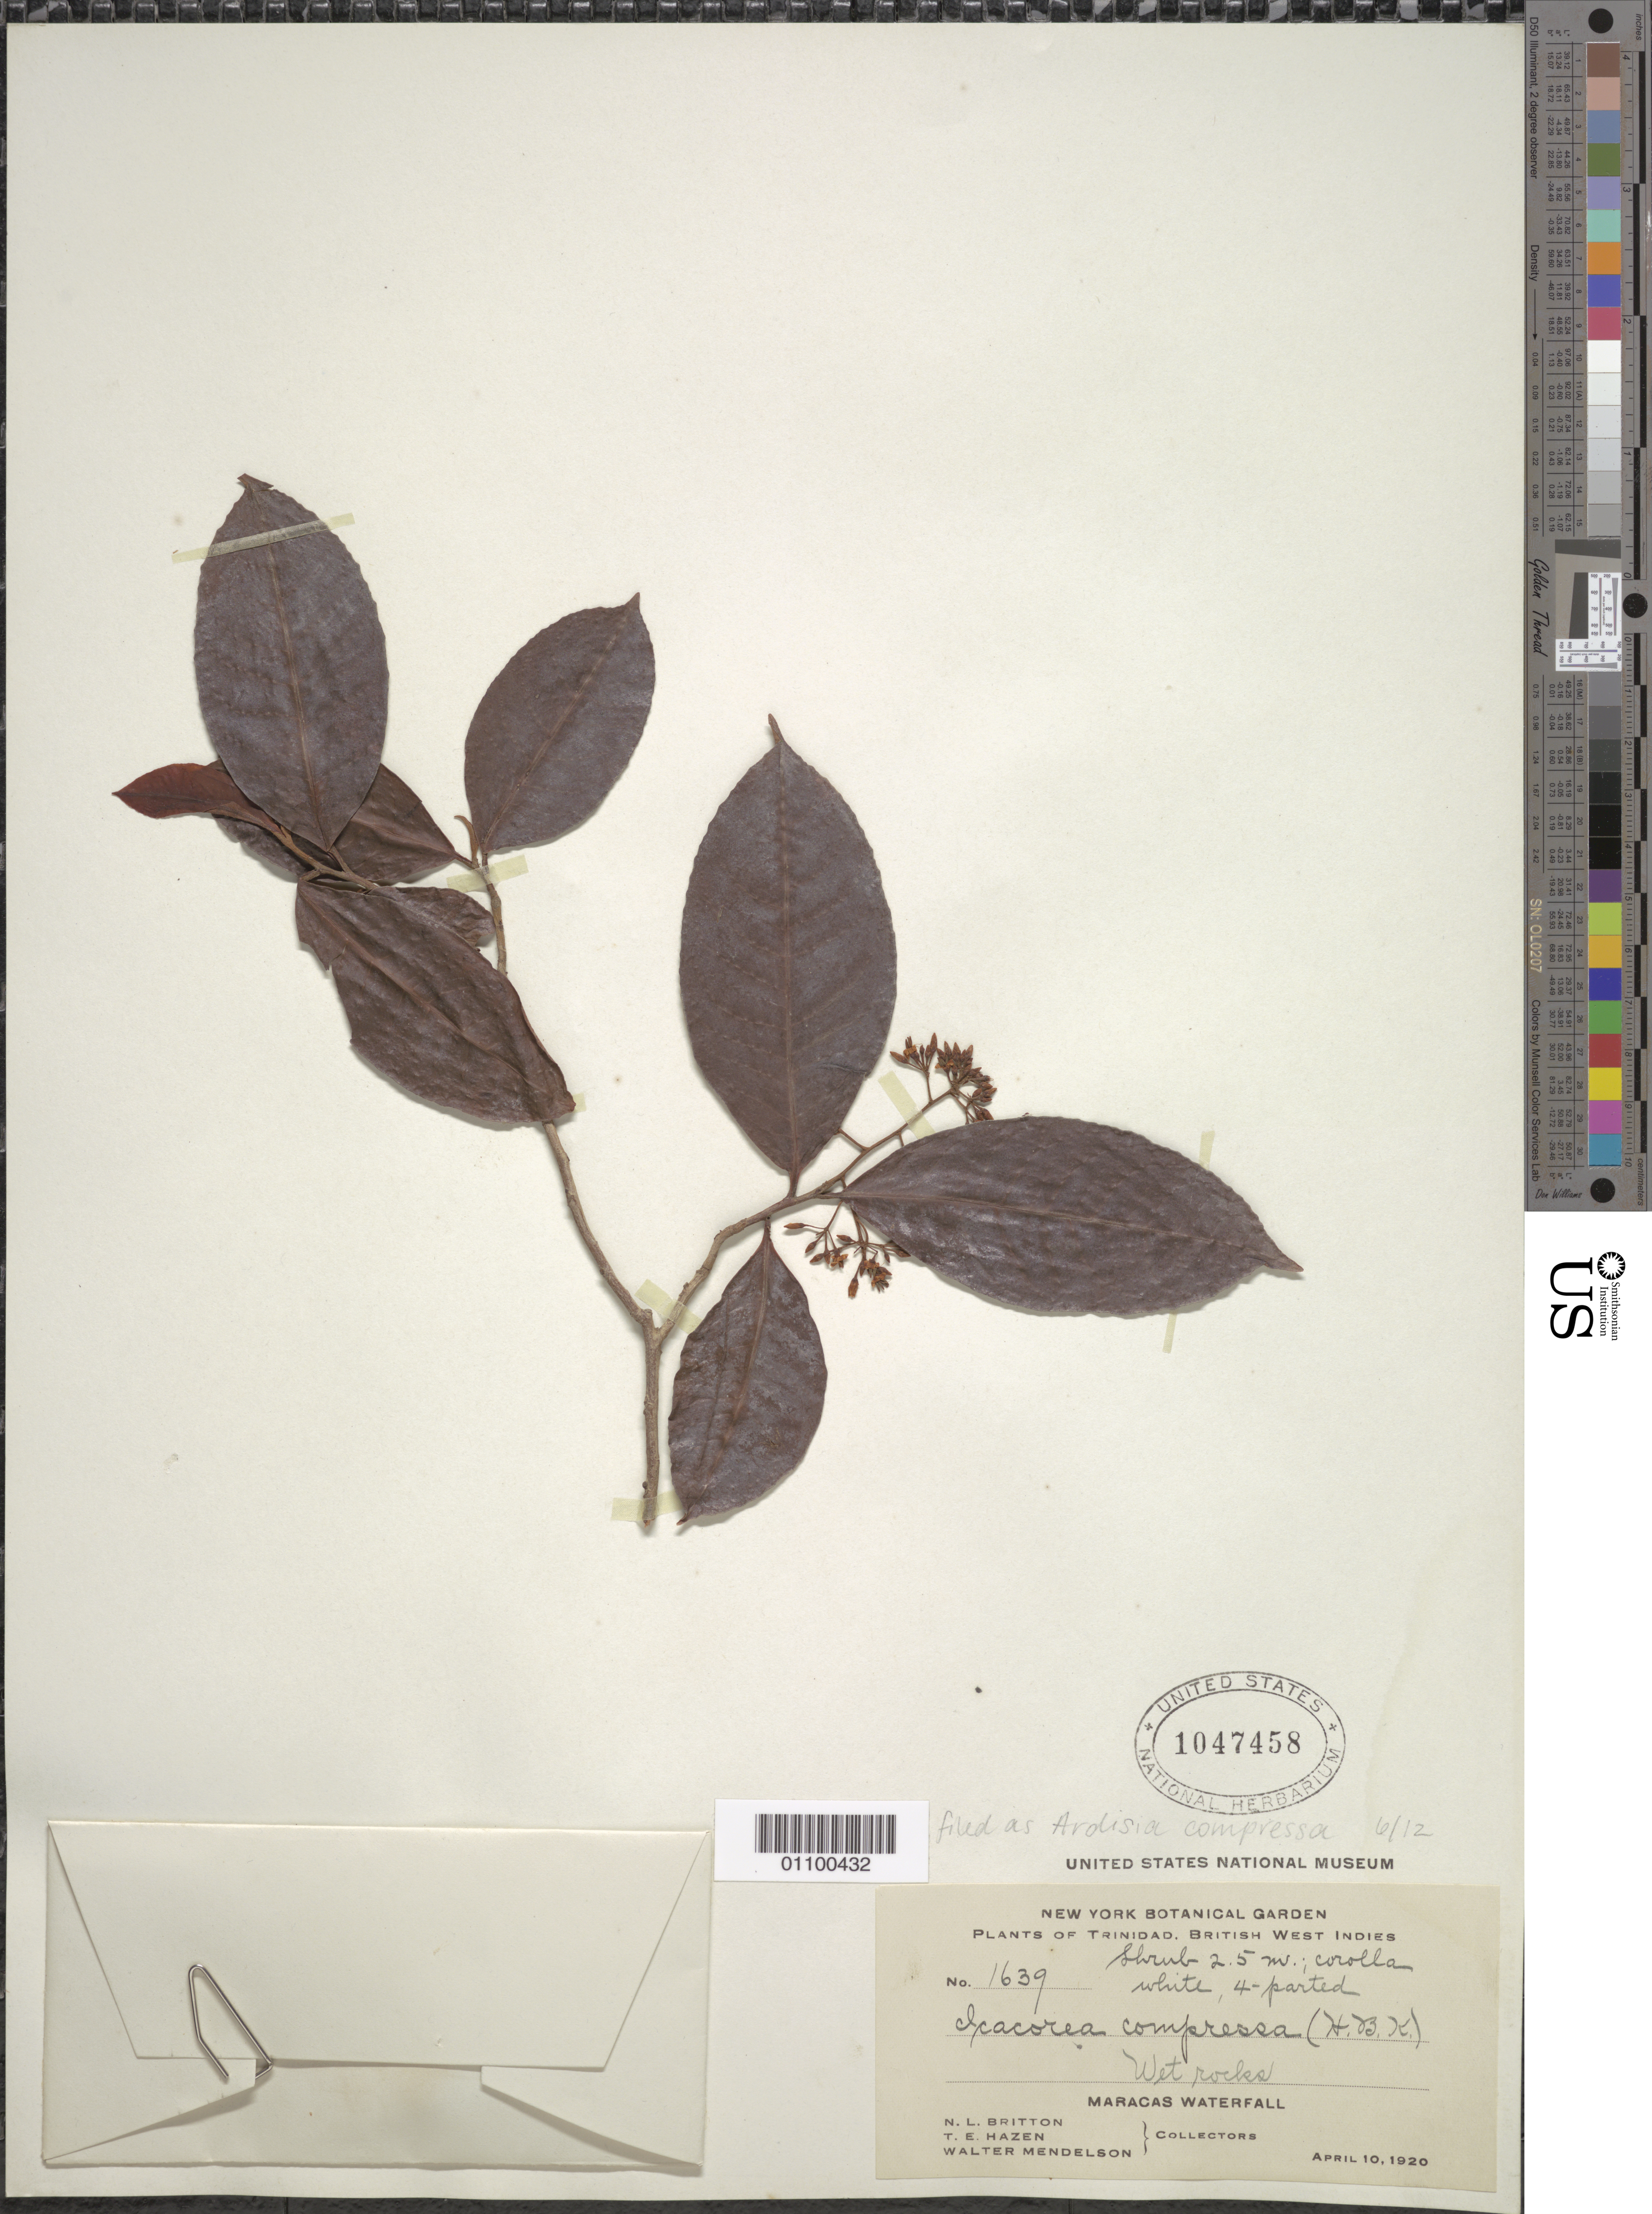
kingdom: Plantae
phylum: Tracheophyta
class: Magnoliopsida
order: Ericales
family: Primulaceae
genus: Ardisia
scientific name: Ardisia compressa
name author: Kunth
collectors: N. Britton, T. E. Hazen & W. Mendelson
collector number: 1639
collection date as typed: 10 Apr 1920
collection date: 1920-04-10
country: Trinidad and Tobago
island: Trinidad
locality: Maracas Waterfall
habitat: wet rocks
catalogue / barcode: US 1047458